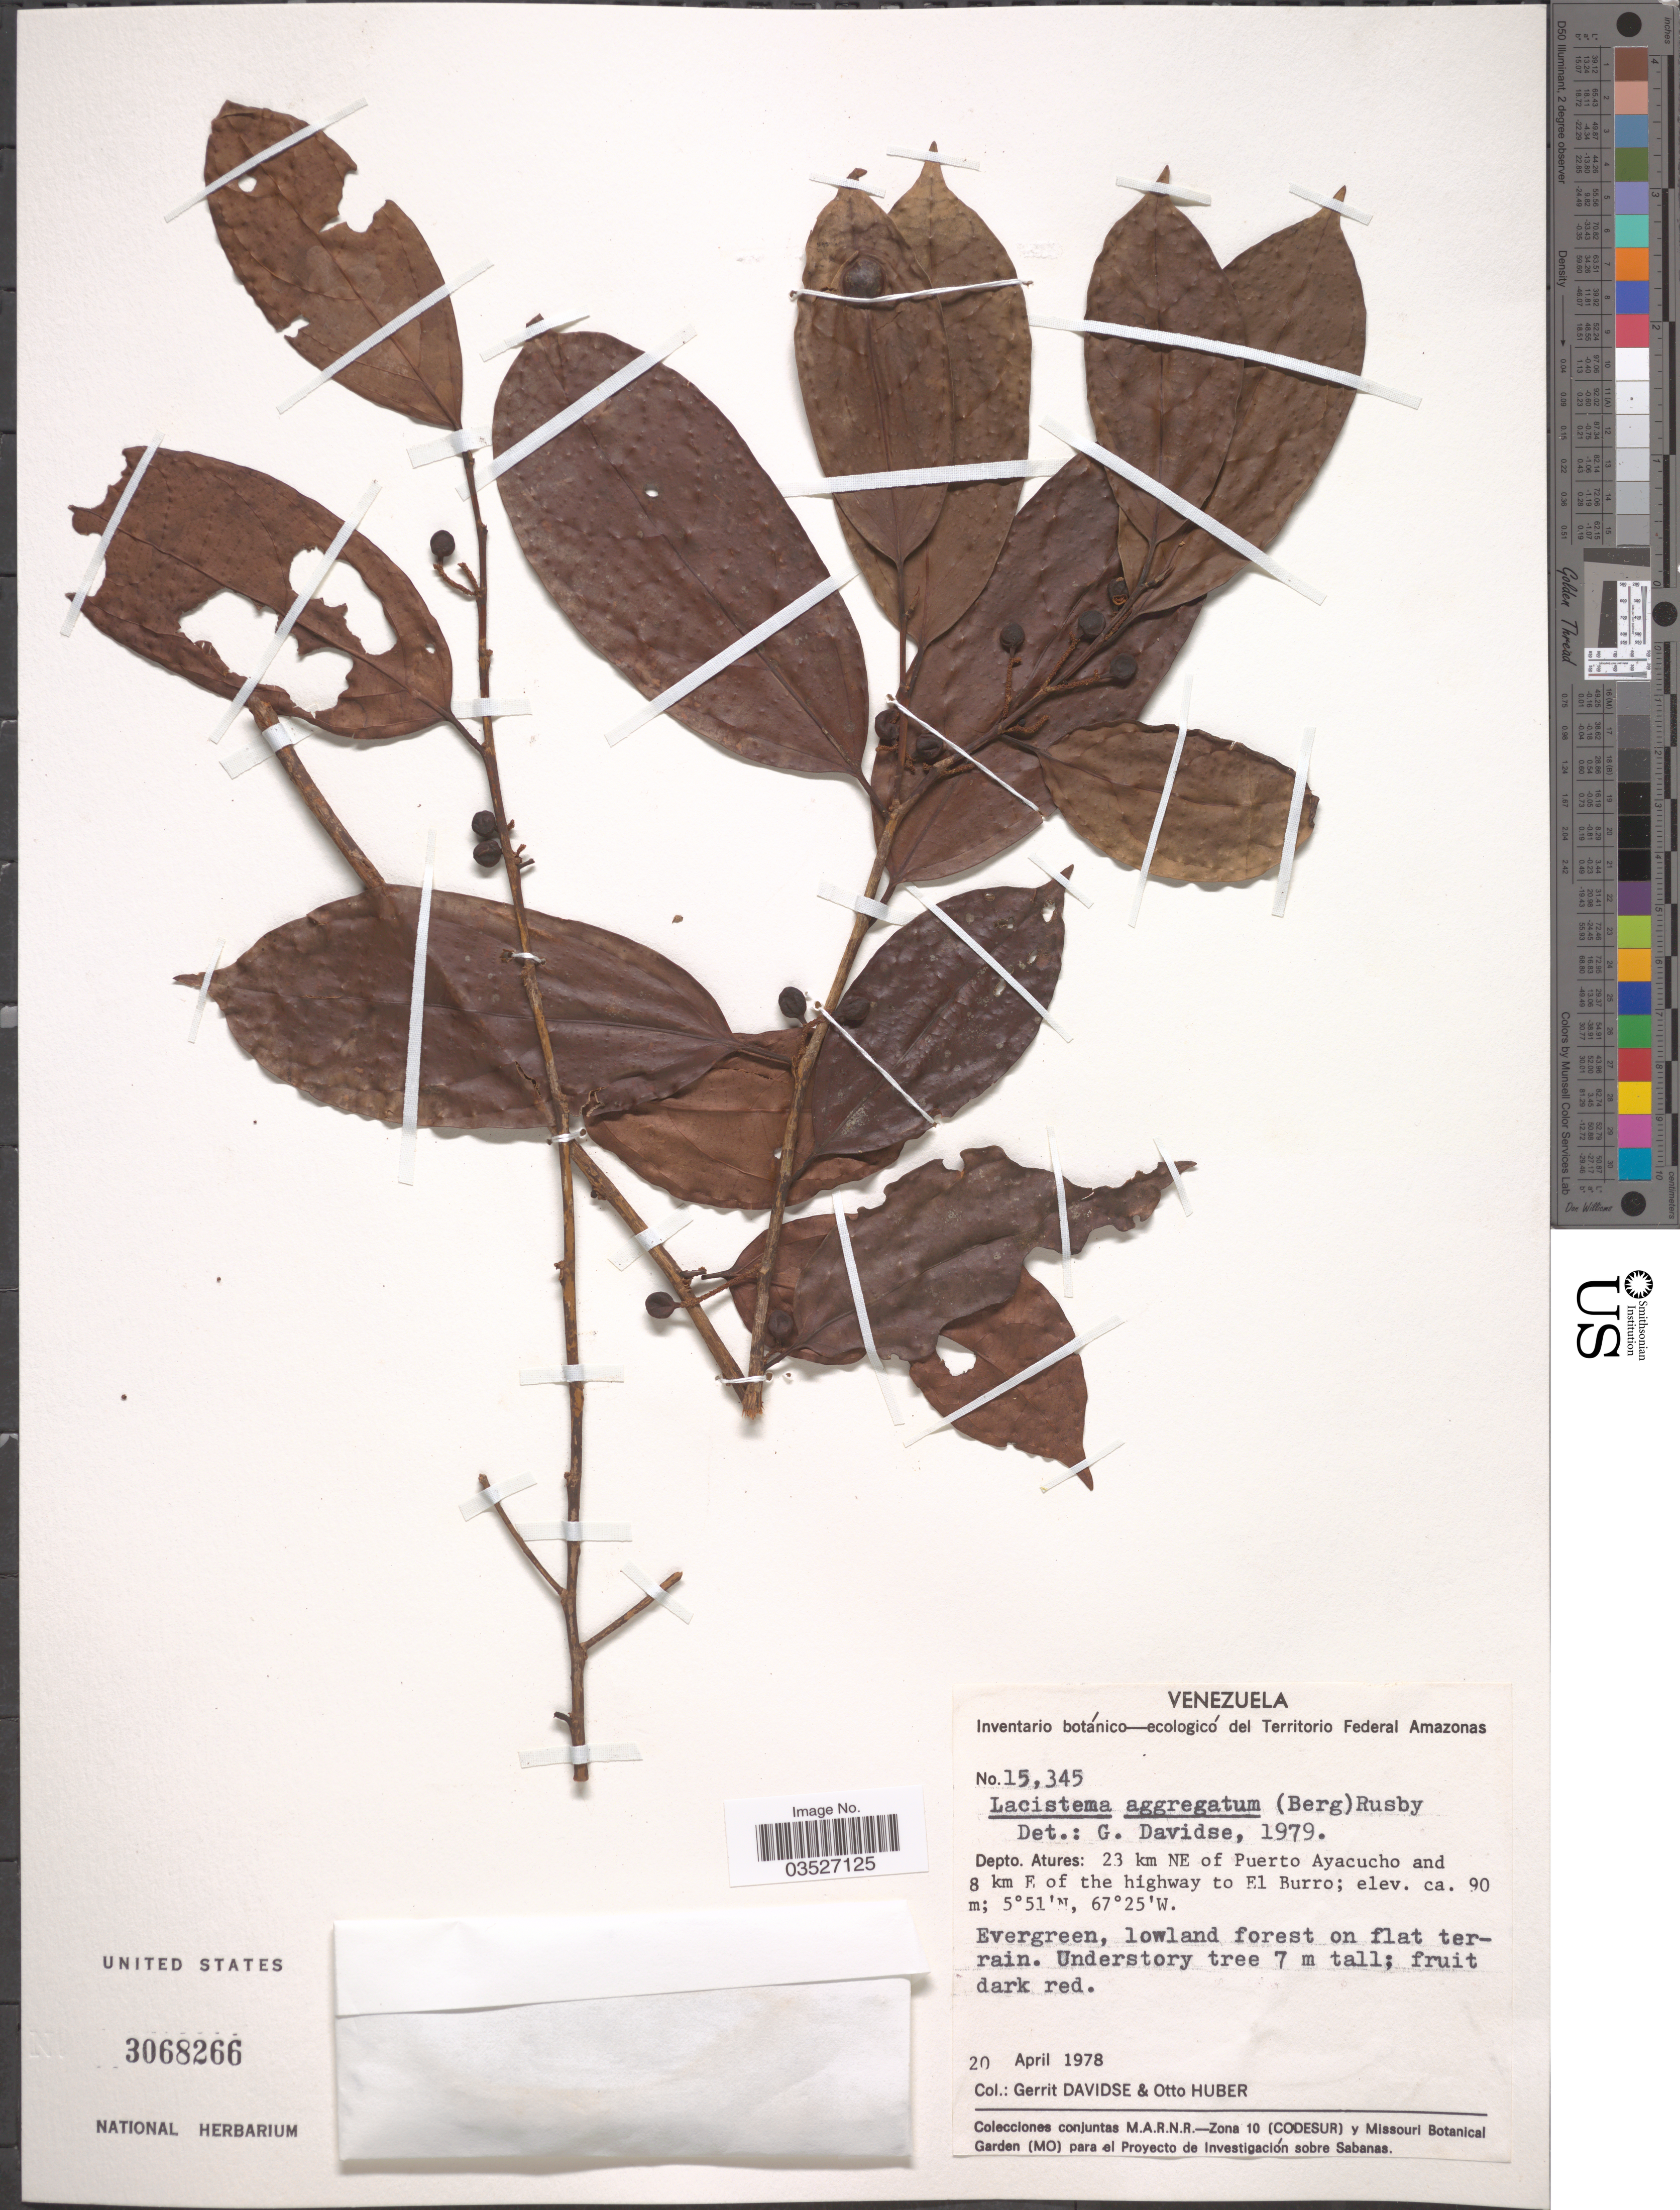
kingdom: Plantae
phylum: Tracheophyta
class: Magnoliopsida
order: Malpighiales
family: Lacistemataceae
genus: Lacistema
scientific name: Lacistema aggregatum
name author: (P.J. Bergius) Rusby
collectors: G. Davidse & O. Huber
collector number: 15345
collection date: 1978-04-20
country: Venezuela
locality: Depto. Atures: 23 km NE of Puerto Ayacucho and 8 km E of the highway to El Burro.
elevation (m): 90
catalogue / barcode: US 3068266